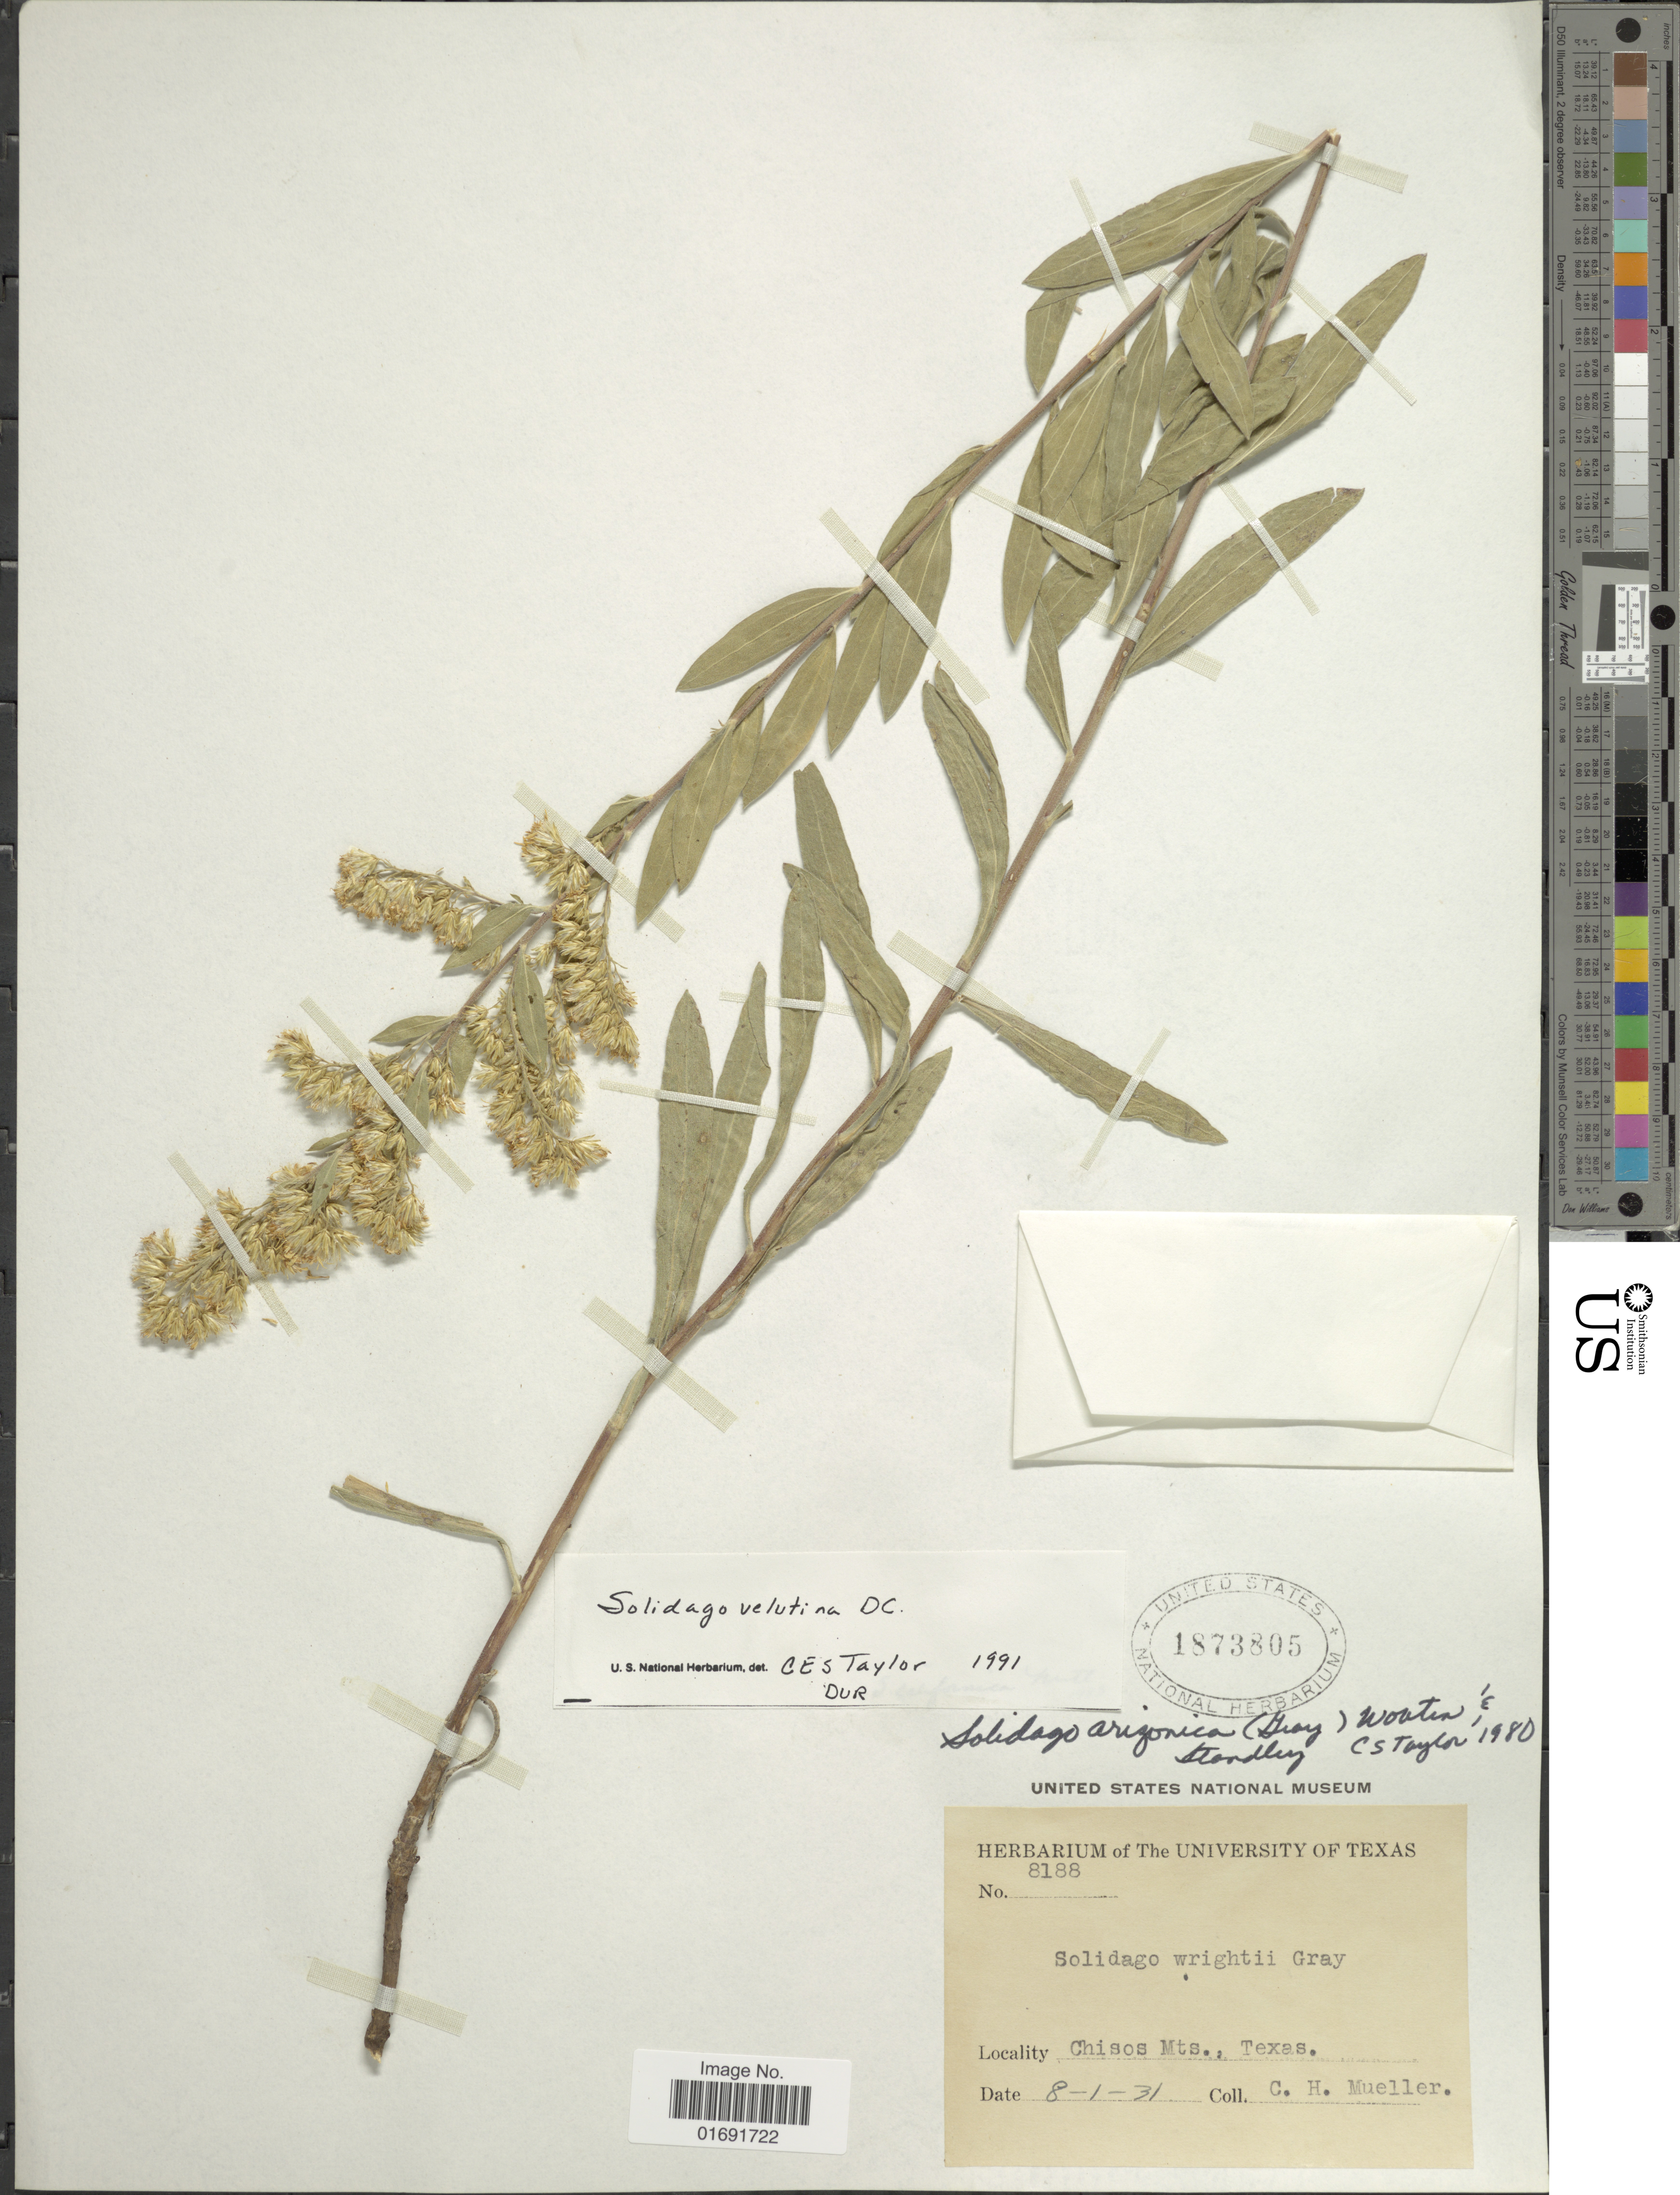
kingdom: Plantae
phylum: Tracheophyta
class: Magnoliopsida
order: Asterales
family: Asteraceae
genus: Solidago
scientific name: Solidago velutina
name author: DC.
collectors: C. H. Mueller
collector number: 8188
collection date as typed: Transcribed d/m/y: 1/8/31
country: United States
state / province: Texas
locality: Chisos Mts.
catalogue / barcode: US 1873805